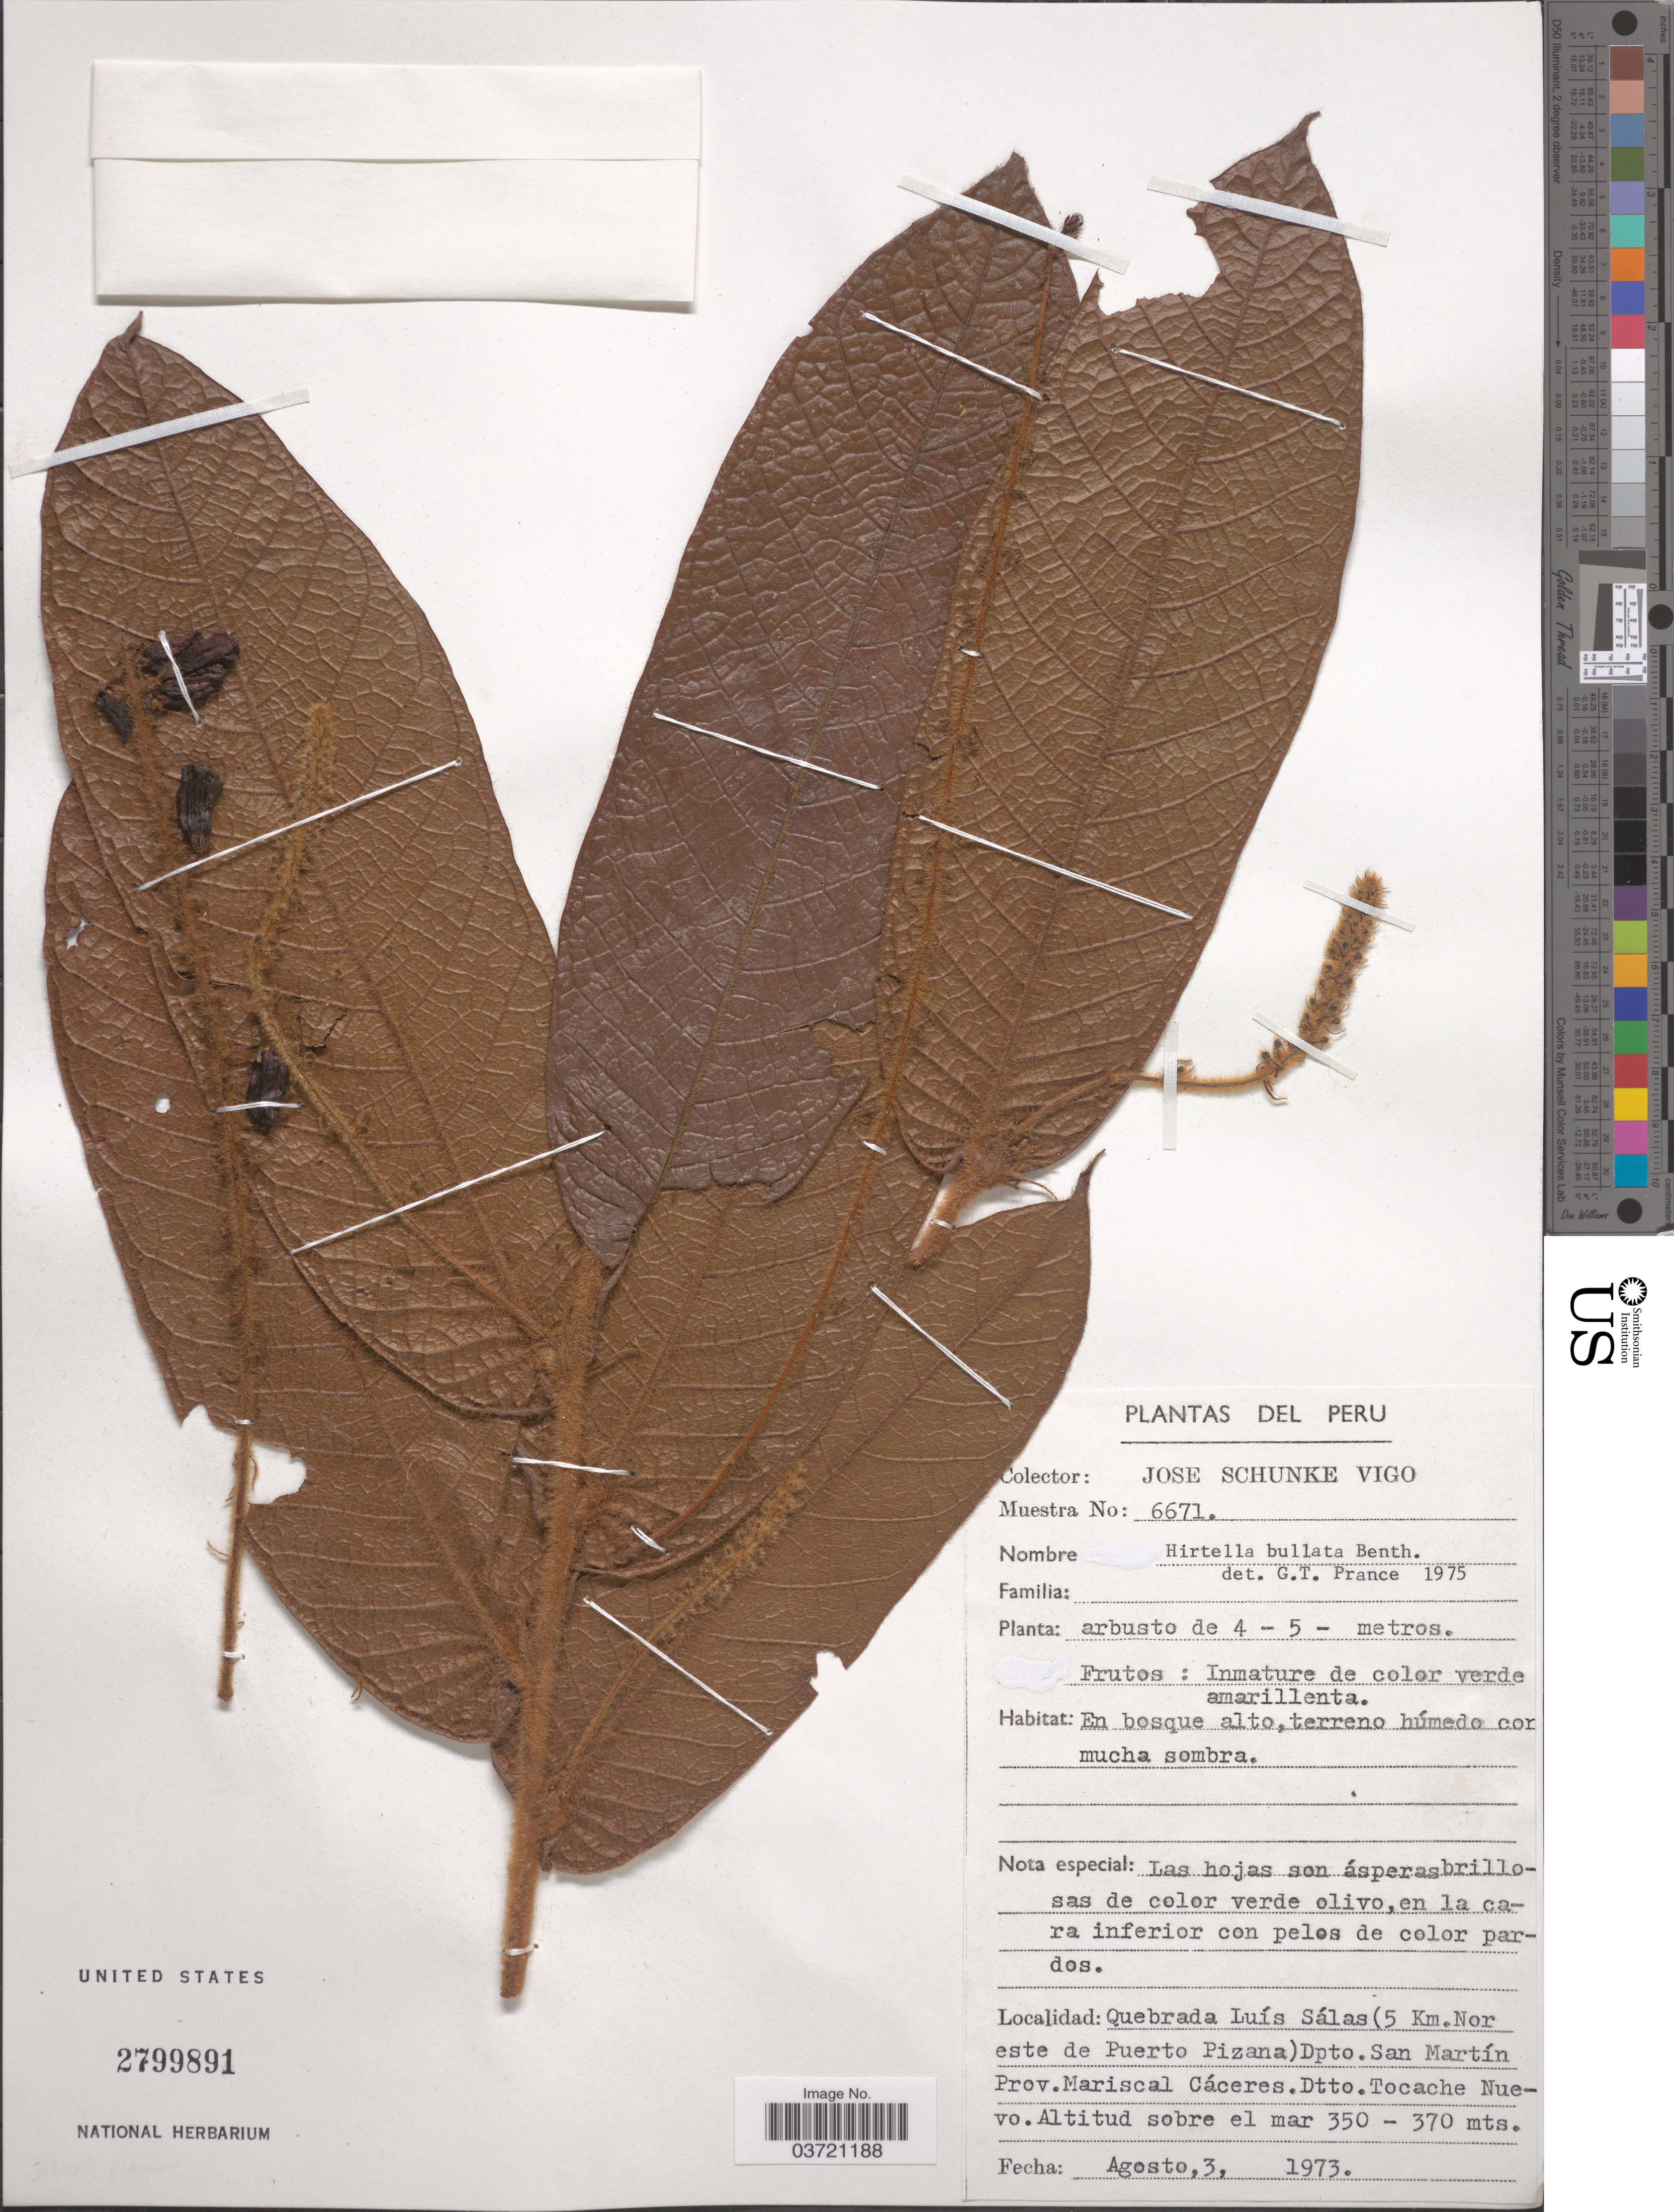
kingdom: Plantae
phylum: Tracheophyta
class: Magnoliopsida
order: Malpighiales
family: Chrysobalanaceae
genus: Hirtella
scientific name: Hirtella bullata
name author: Benth.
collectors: J. Schunke Vigo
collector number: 6671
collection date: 1973-08-03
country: Peru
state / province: San Martín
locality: Quebrada Luís Sálas (5 Km. Norteste de Puerto Pizana) Dpto. San Martín. Prov. Mariscal Cáceres. Dtto. Tocache Nuevo.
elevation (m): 350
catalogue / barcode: US 2799891